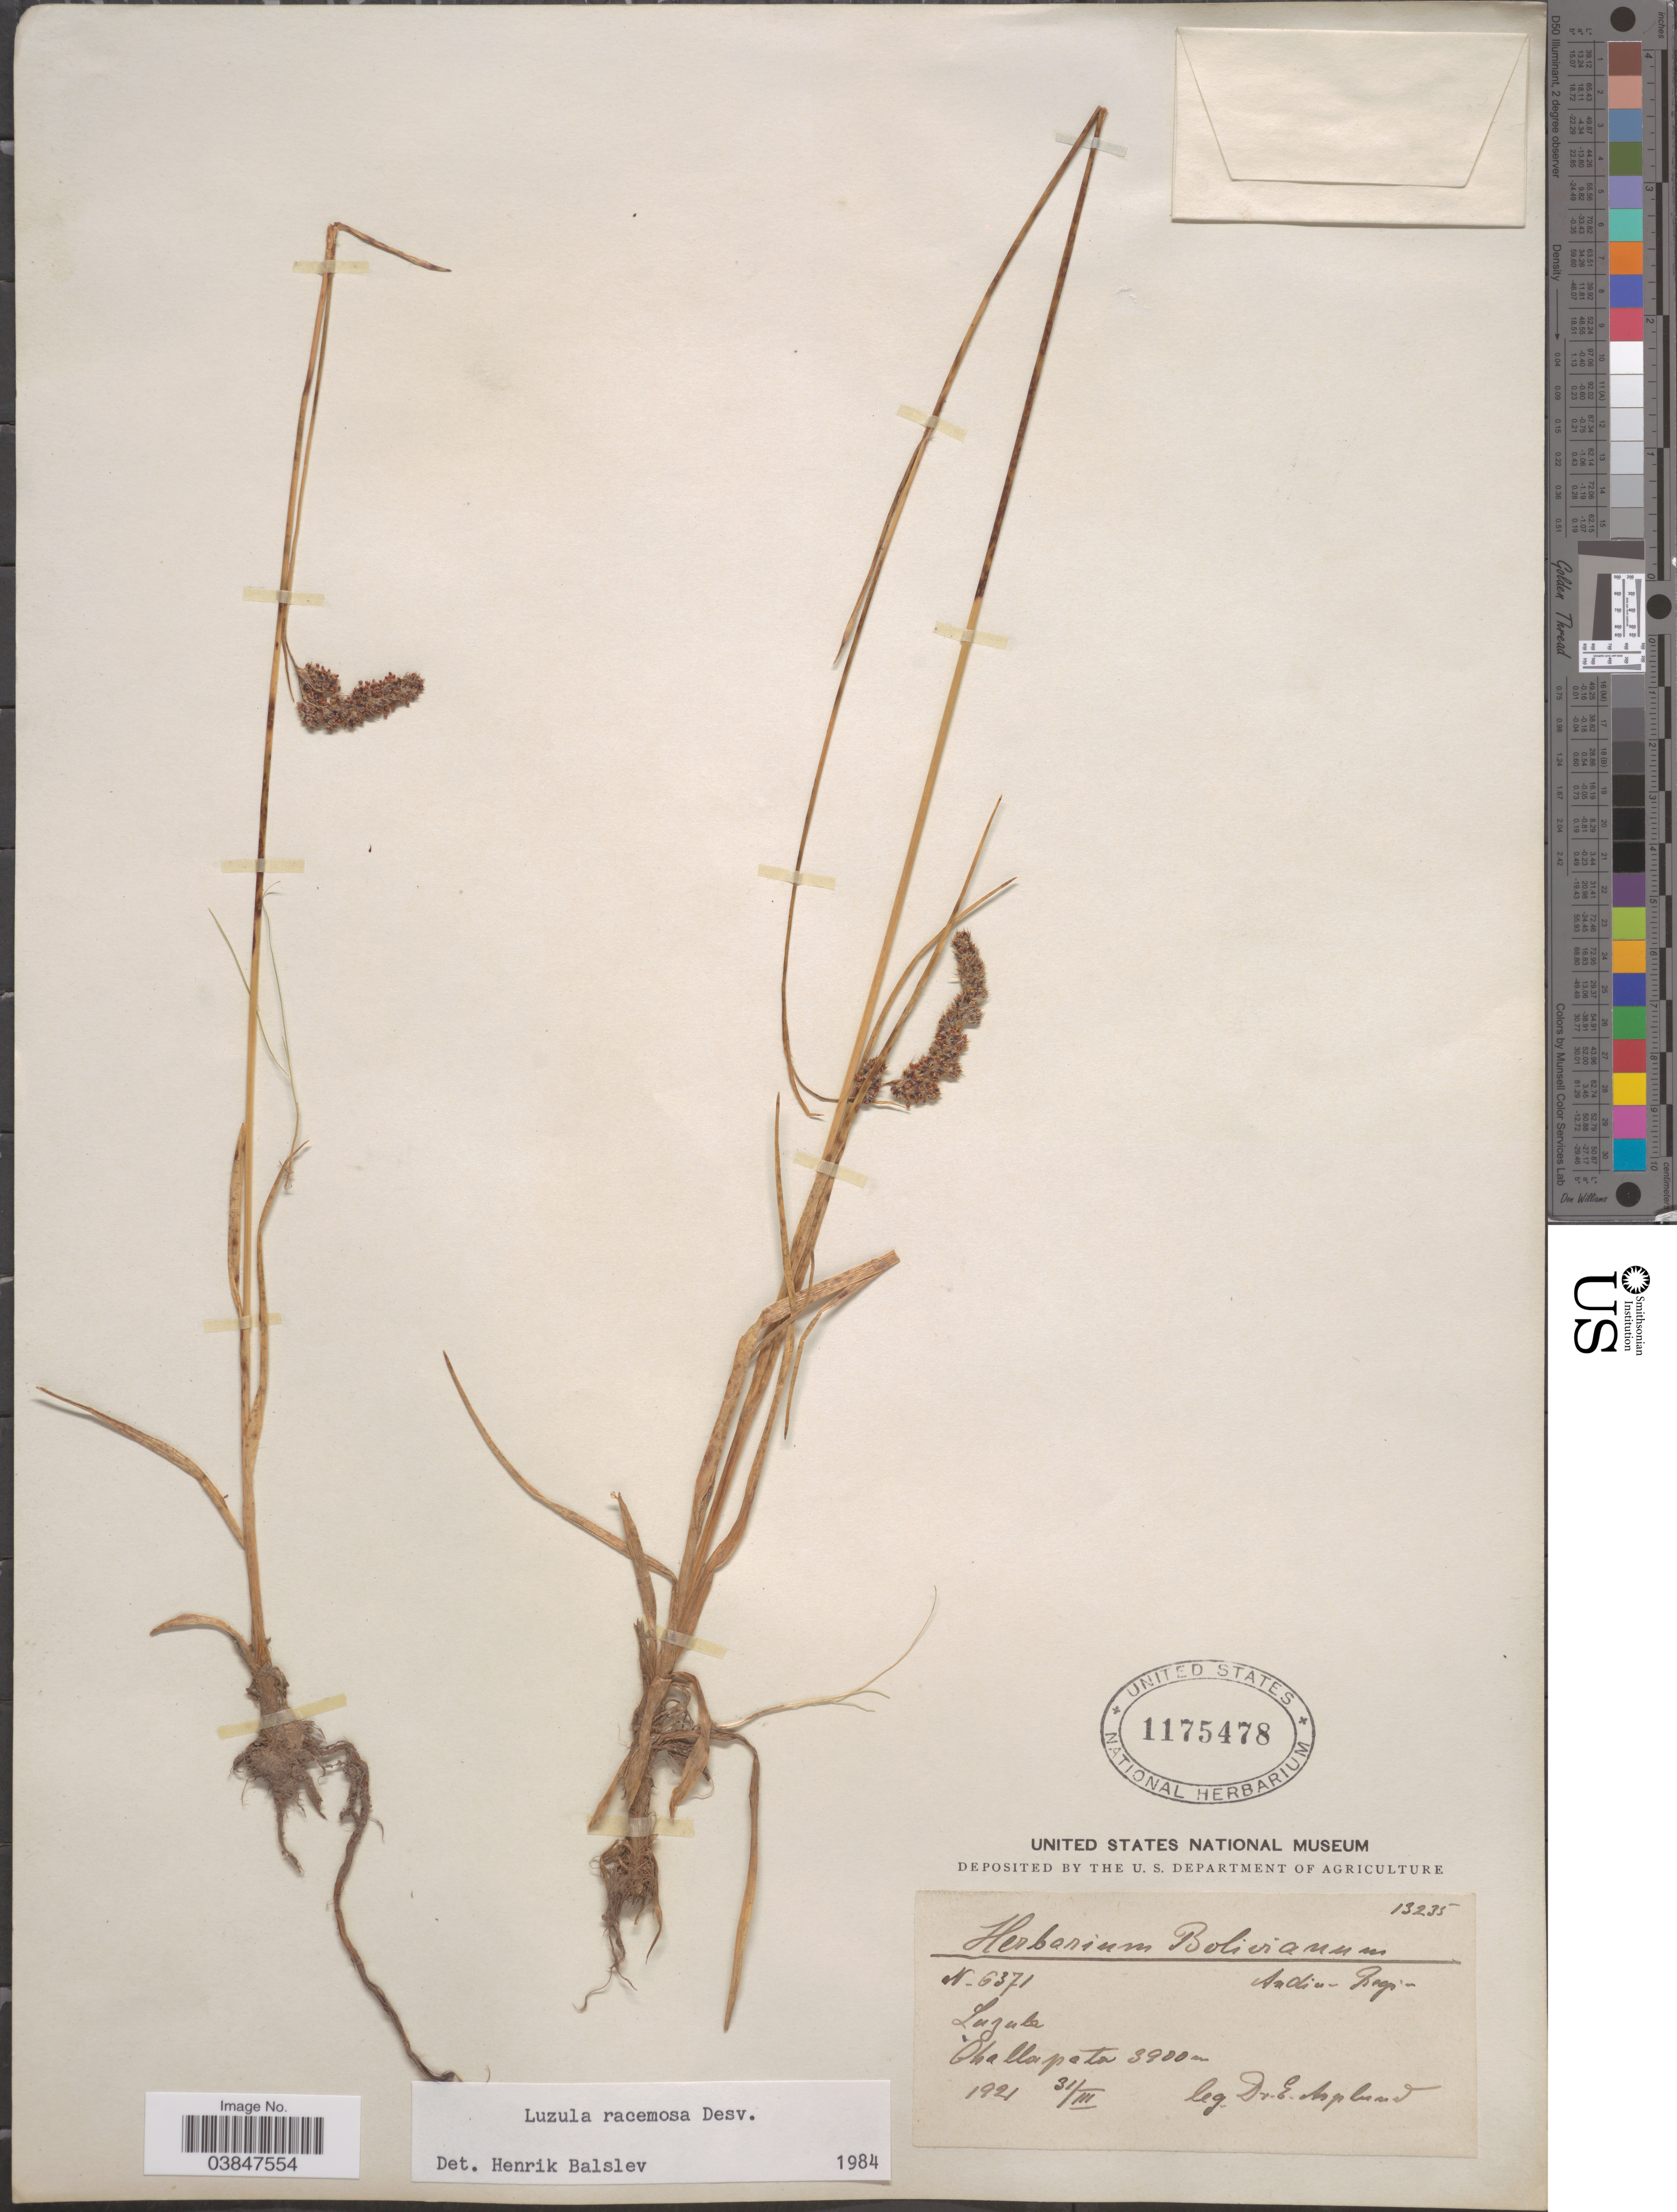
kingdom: Plantae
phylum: Tracheophyta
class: Liliopsida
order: Poales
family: Juncaceae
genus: Luzula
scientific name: Luzula racemosa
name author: Desv.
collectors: E. Asplund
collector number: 6371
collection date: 1921-03-31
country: Bolivia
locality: Andina Region. Ohallapata.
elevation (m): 3900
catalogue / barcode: US 1175478